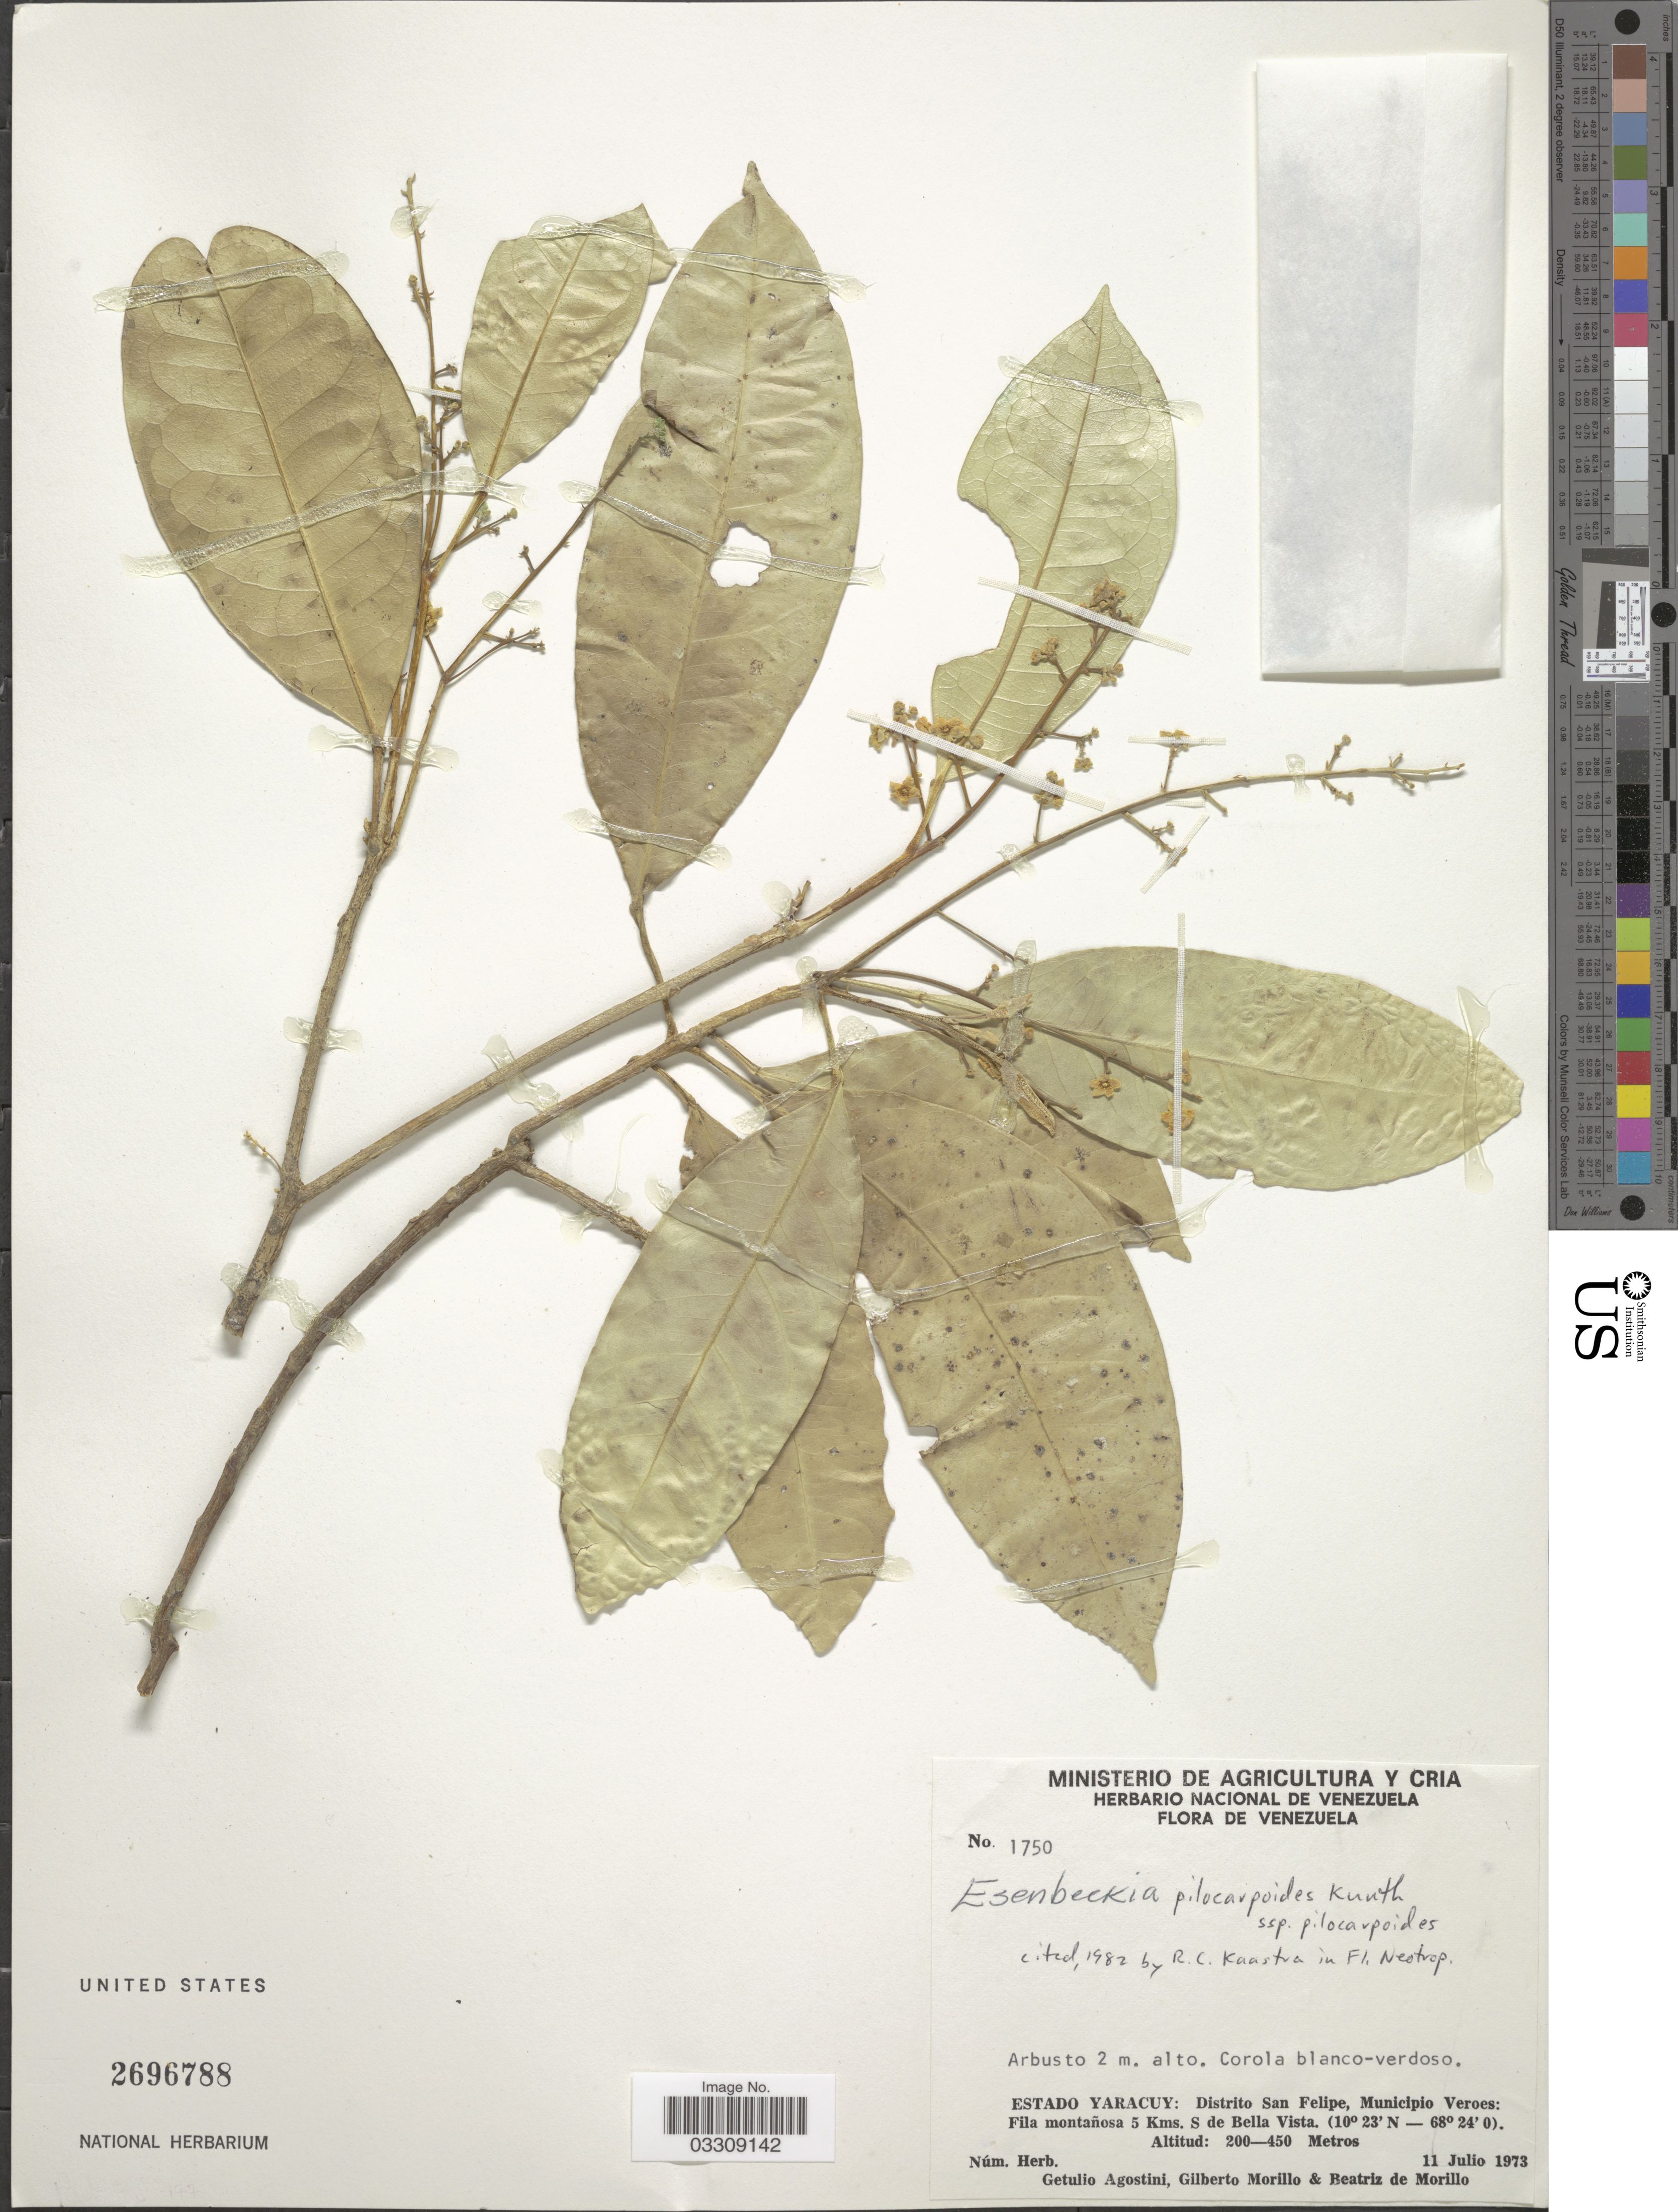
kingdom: Plantae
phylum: Tracheophyta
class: Magnoliopsida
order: Sapindales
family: Rutaceae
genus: Esenbeckia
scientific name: Esenbeckia pilocarpoides subsp. pilocarpoides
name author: Kunth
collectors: G. Agostini, G. N. Morillo & B. Morillo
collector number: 1750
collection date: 1973-07-11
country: Venezuela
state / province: Yaracuy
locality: Distrito San Felipe, Municipio Veroes: Fila montañosa 5 Kms. S de Bella Vista.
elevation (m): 200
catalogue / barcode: US 2696788